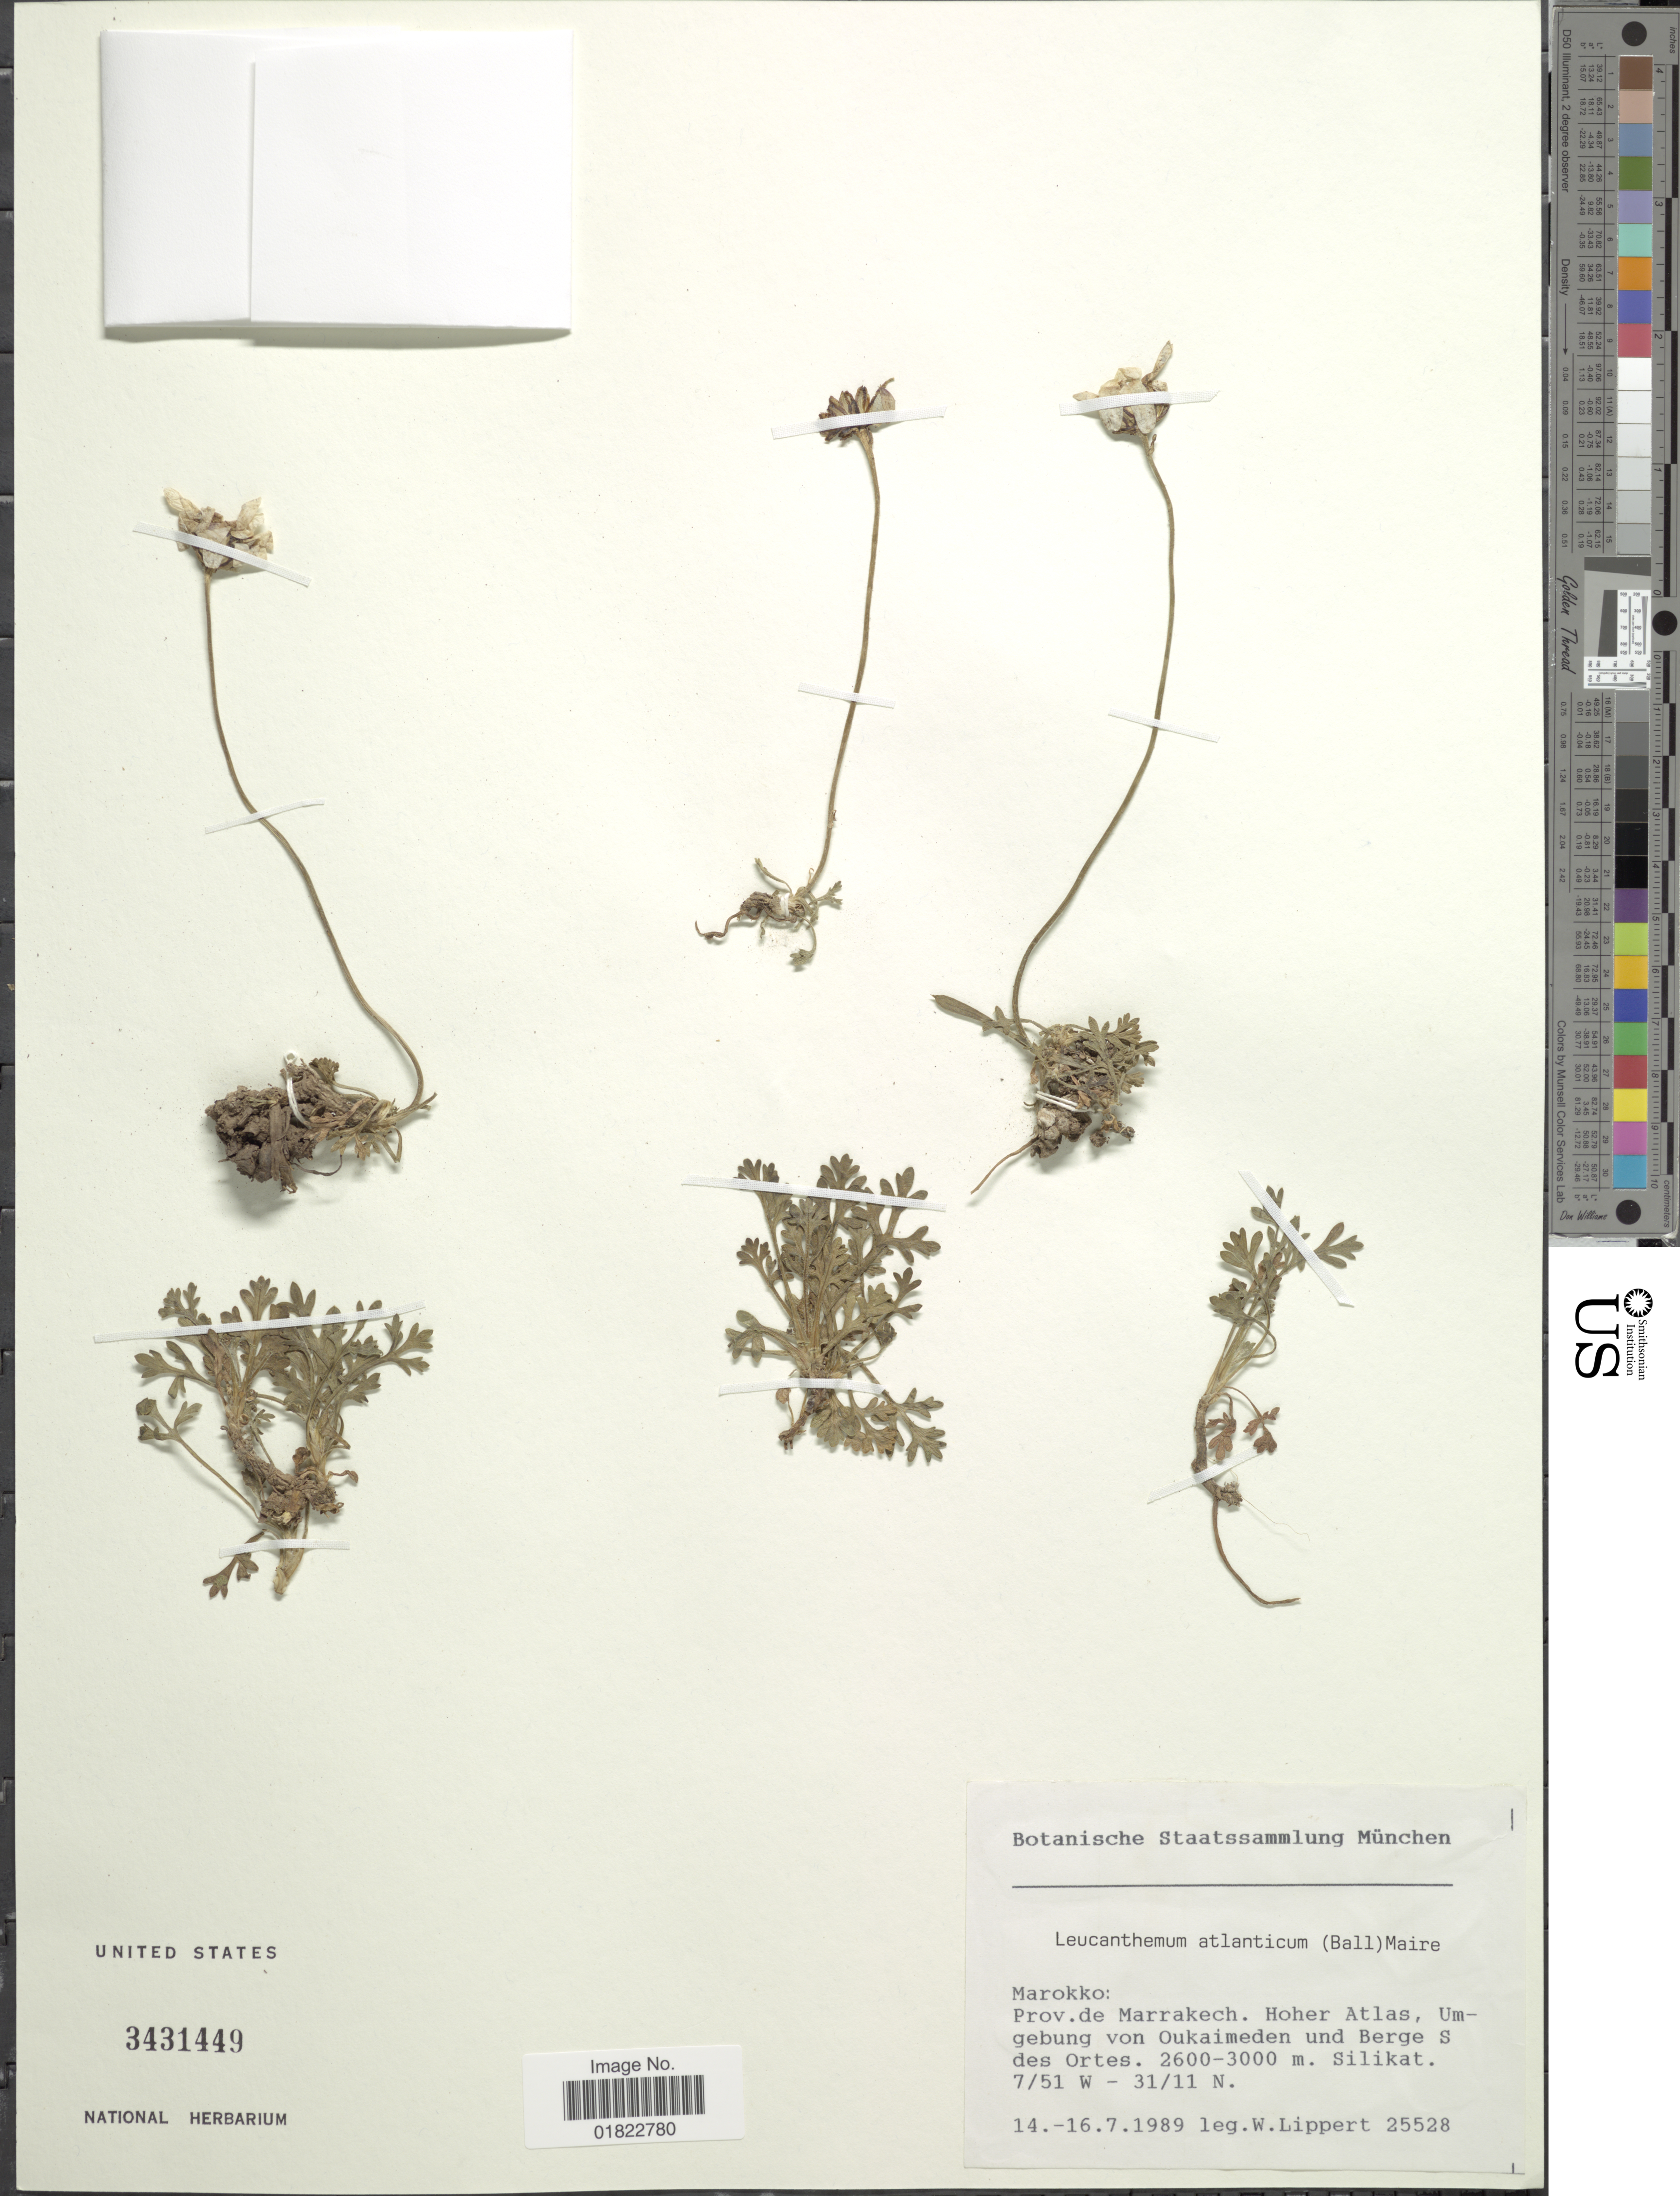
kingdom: Plantae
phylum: Tracheophyta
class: Magnoliopsida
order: Asterales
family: Asteraceae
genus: Leucanthemum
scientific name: Leucanthemum atlanticum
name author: (Ball) Maire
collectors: W. Lippert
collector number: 25528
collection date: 1989-07-14/1989-07-16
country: Morocco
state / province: Marrakech-Tensift-Al Haouz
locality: Prov. de Marrakech, Hoher Atlas, Umgebung von Outkiaimeden und Berge S des Ortes.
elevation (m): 2600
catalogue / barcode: US 3431449